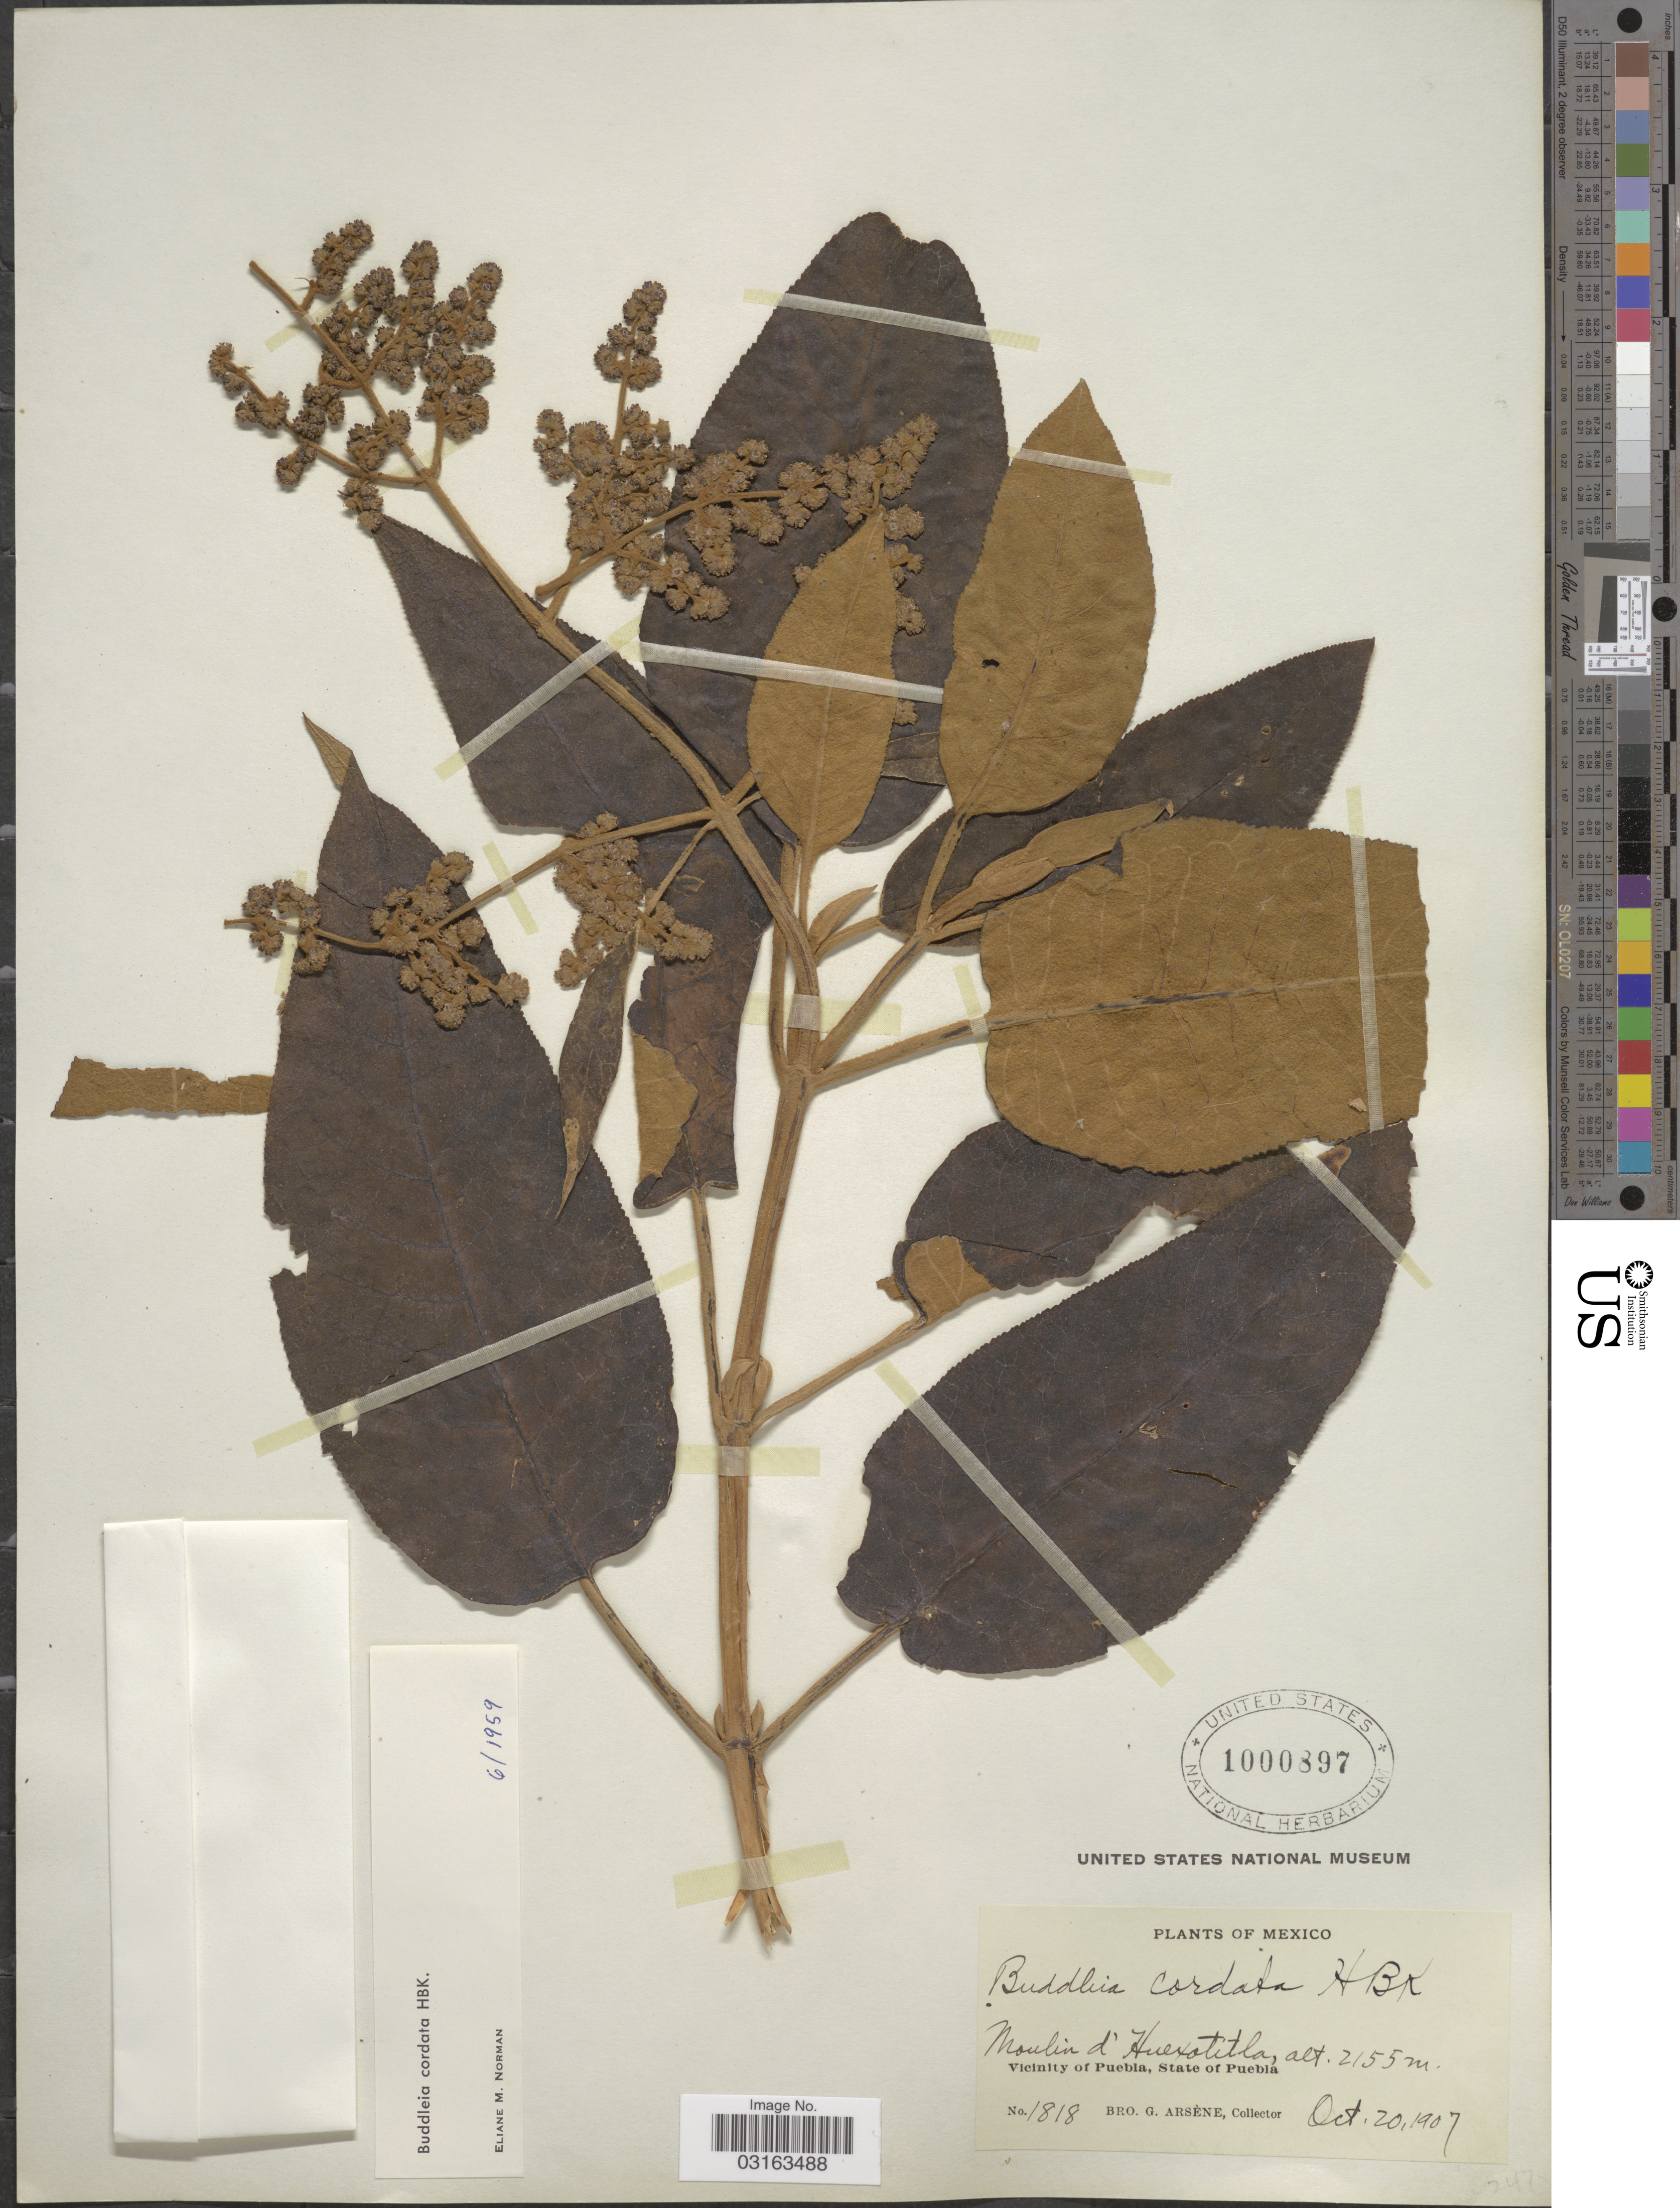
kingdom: Plantae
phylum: Tracheophyta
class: Magnoliopsida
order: Lamiales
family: Scrophulariaceae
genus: Buddleja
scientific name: Buddleja cordata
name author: Kunth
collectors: Bro. G. Arsène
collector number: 1818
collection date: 1907-10-20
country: Mexico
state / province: Puebla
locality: Moulin d'Huexotitla. Vicinity of Puebla.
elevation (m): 2155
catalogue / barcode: US 1000897